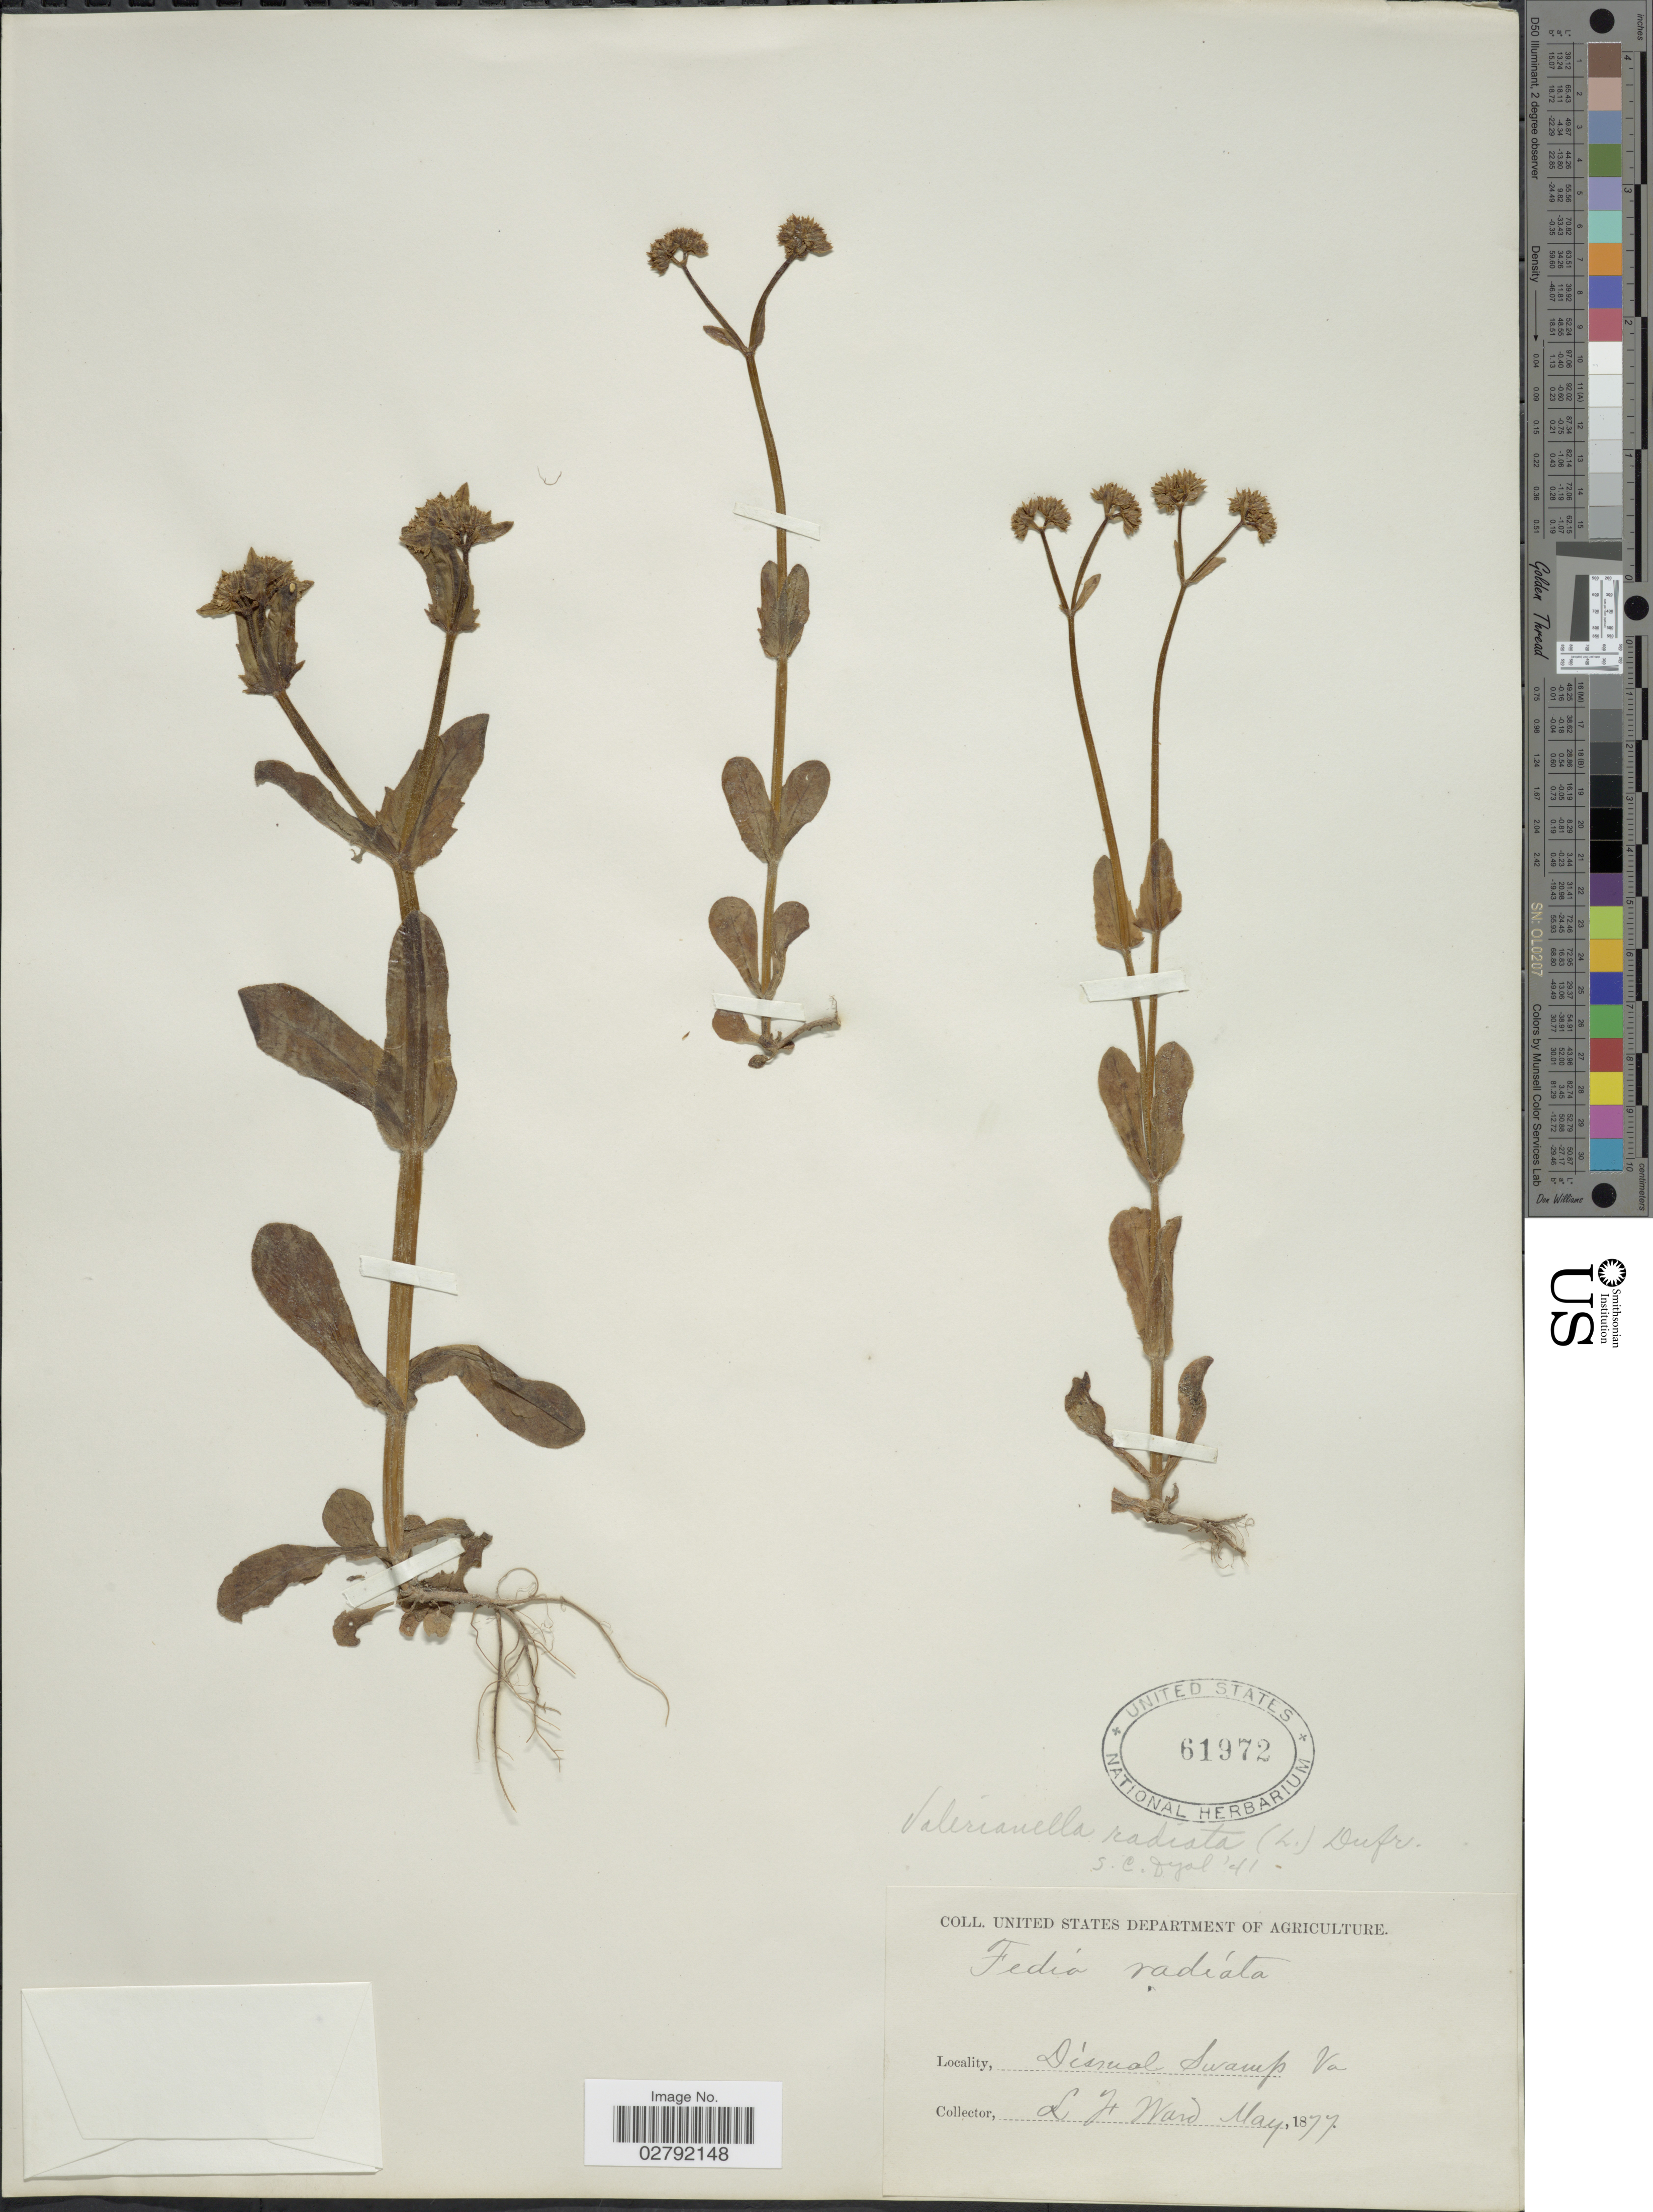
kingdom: Plantae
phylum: Tracheophyta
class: Magnoliopsida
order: Dipsacales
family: Caprifoliaceae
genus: Valerianella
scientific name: Valerianella radiata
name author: (L.) Dufr.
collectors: L. Ward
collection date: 1877-05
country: United States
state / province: Virginia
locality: Dismal Swamp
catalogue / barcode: US 61972